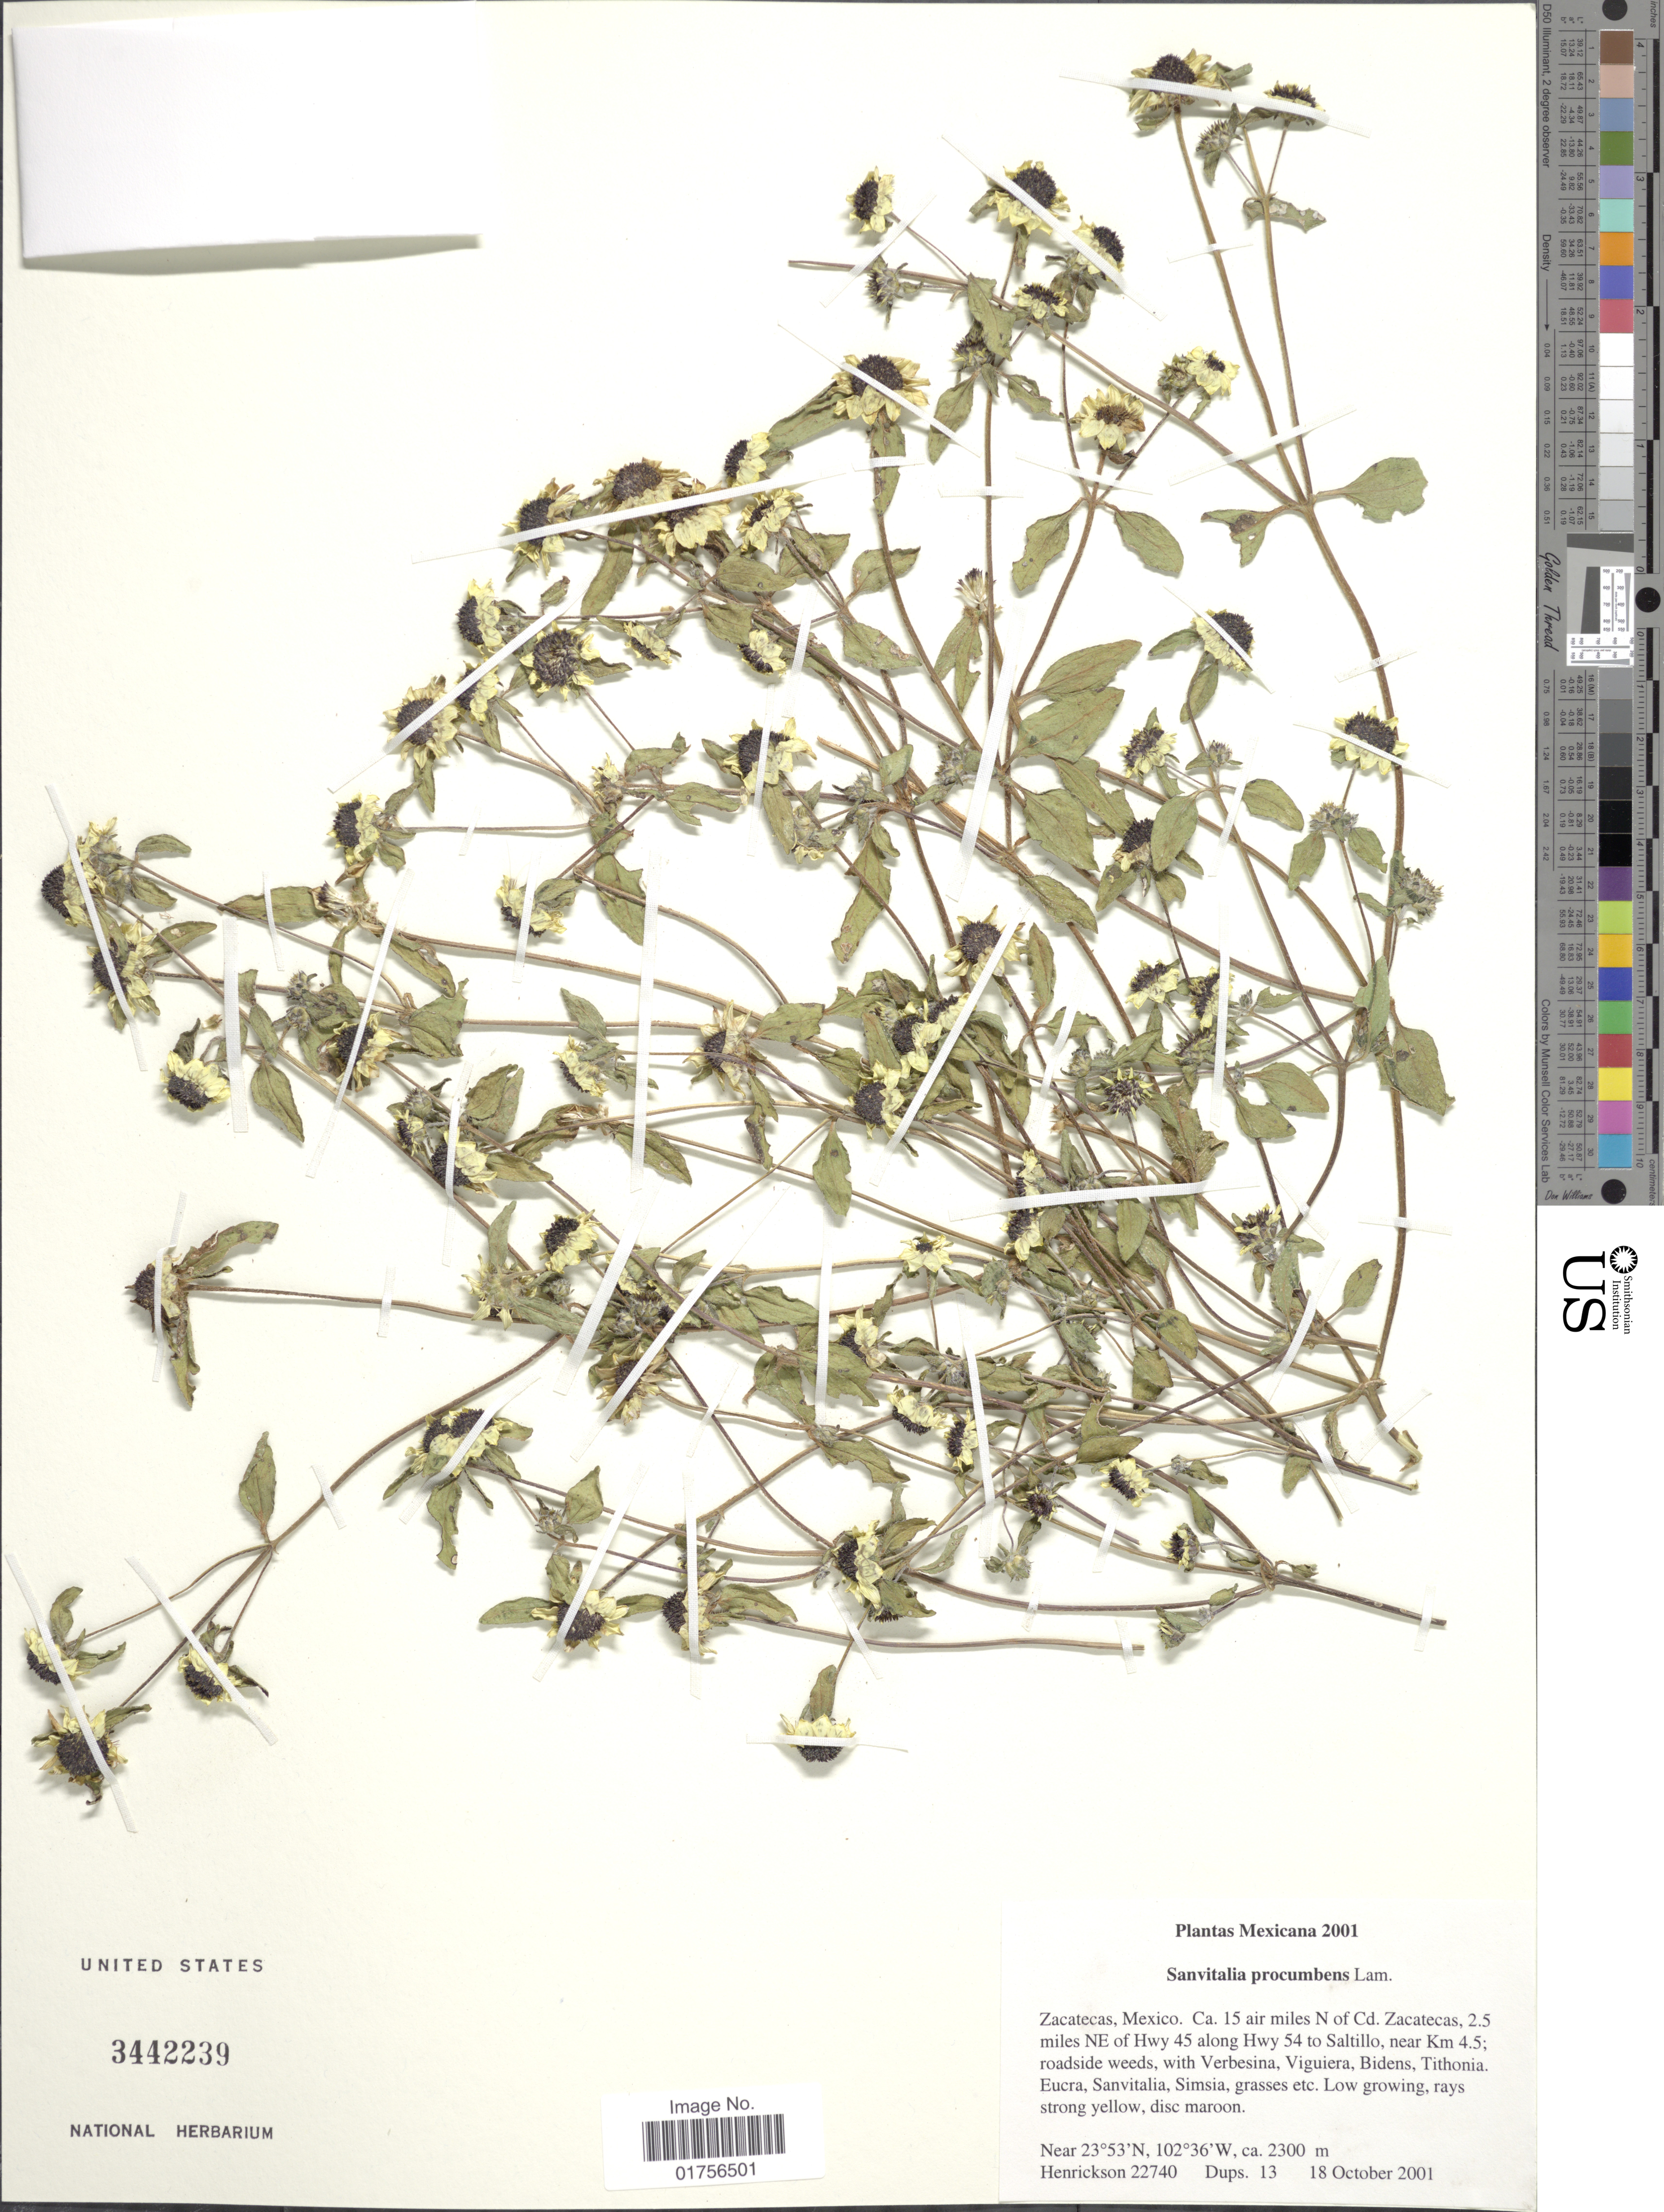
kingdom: Plantae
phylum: Tracheophyta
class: Magnoliopsida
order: Asterales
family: Asteraceae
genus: Sanvitalia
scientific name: Sanvitalia procumbens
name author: Lam.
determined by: Skibicki, Samuel V.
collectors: -. Henrickson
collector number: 22740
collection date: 2001-10-18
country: Mexico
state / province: Zacatecas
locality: Zacatecas, Mexico, 15 air miles N of Cd. Zacatecas, 2.5 miles NE of Hwy 45 along Hwy 54 to Saltillo, near Km 4.5 roadside weeds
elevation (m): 2300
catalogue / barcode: US 3442239